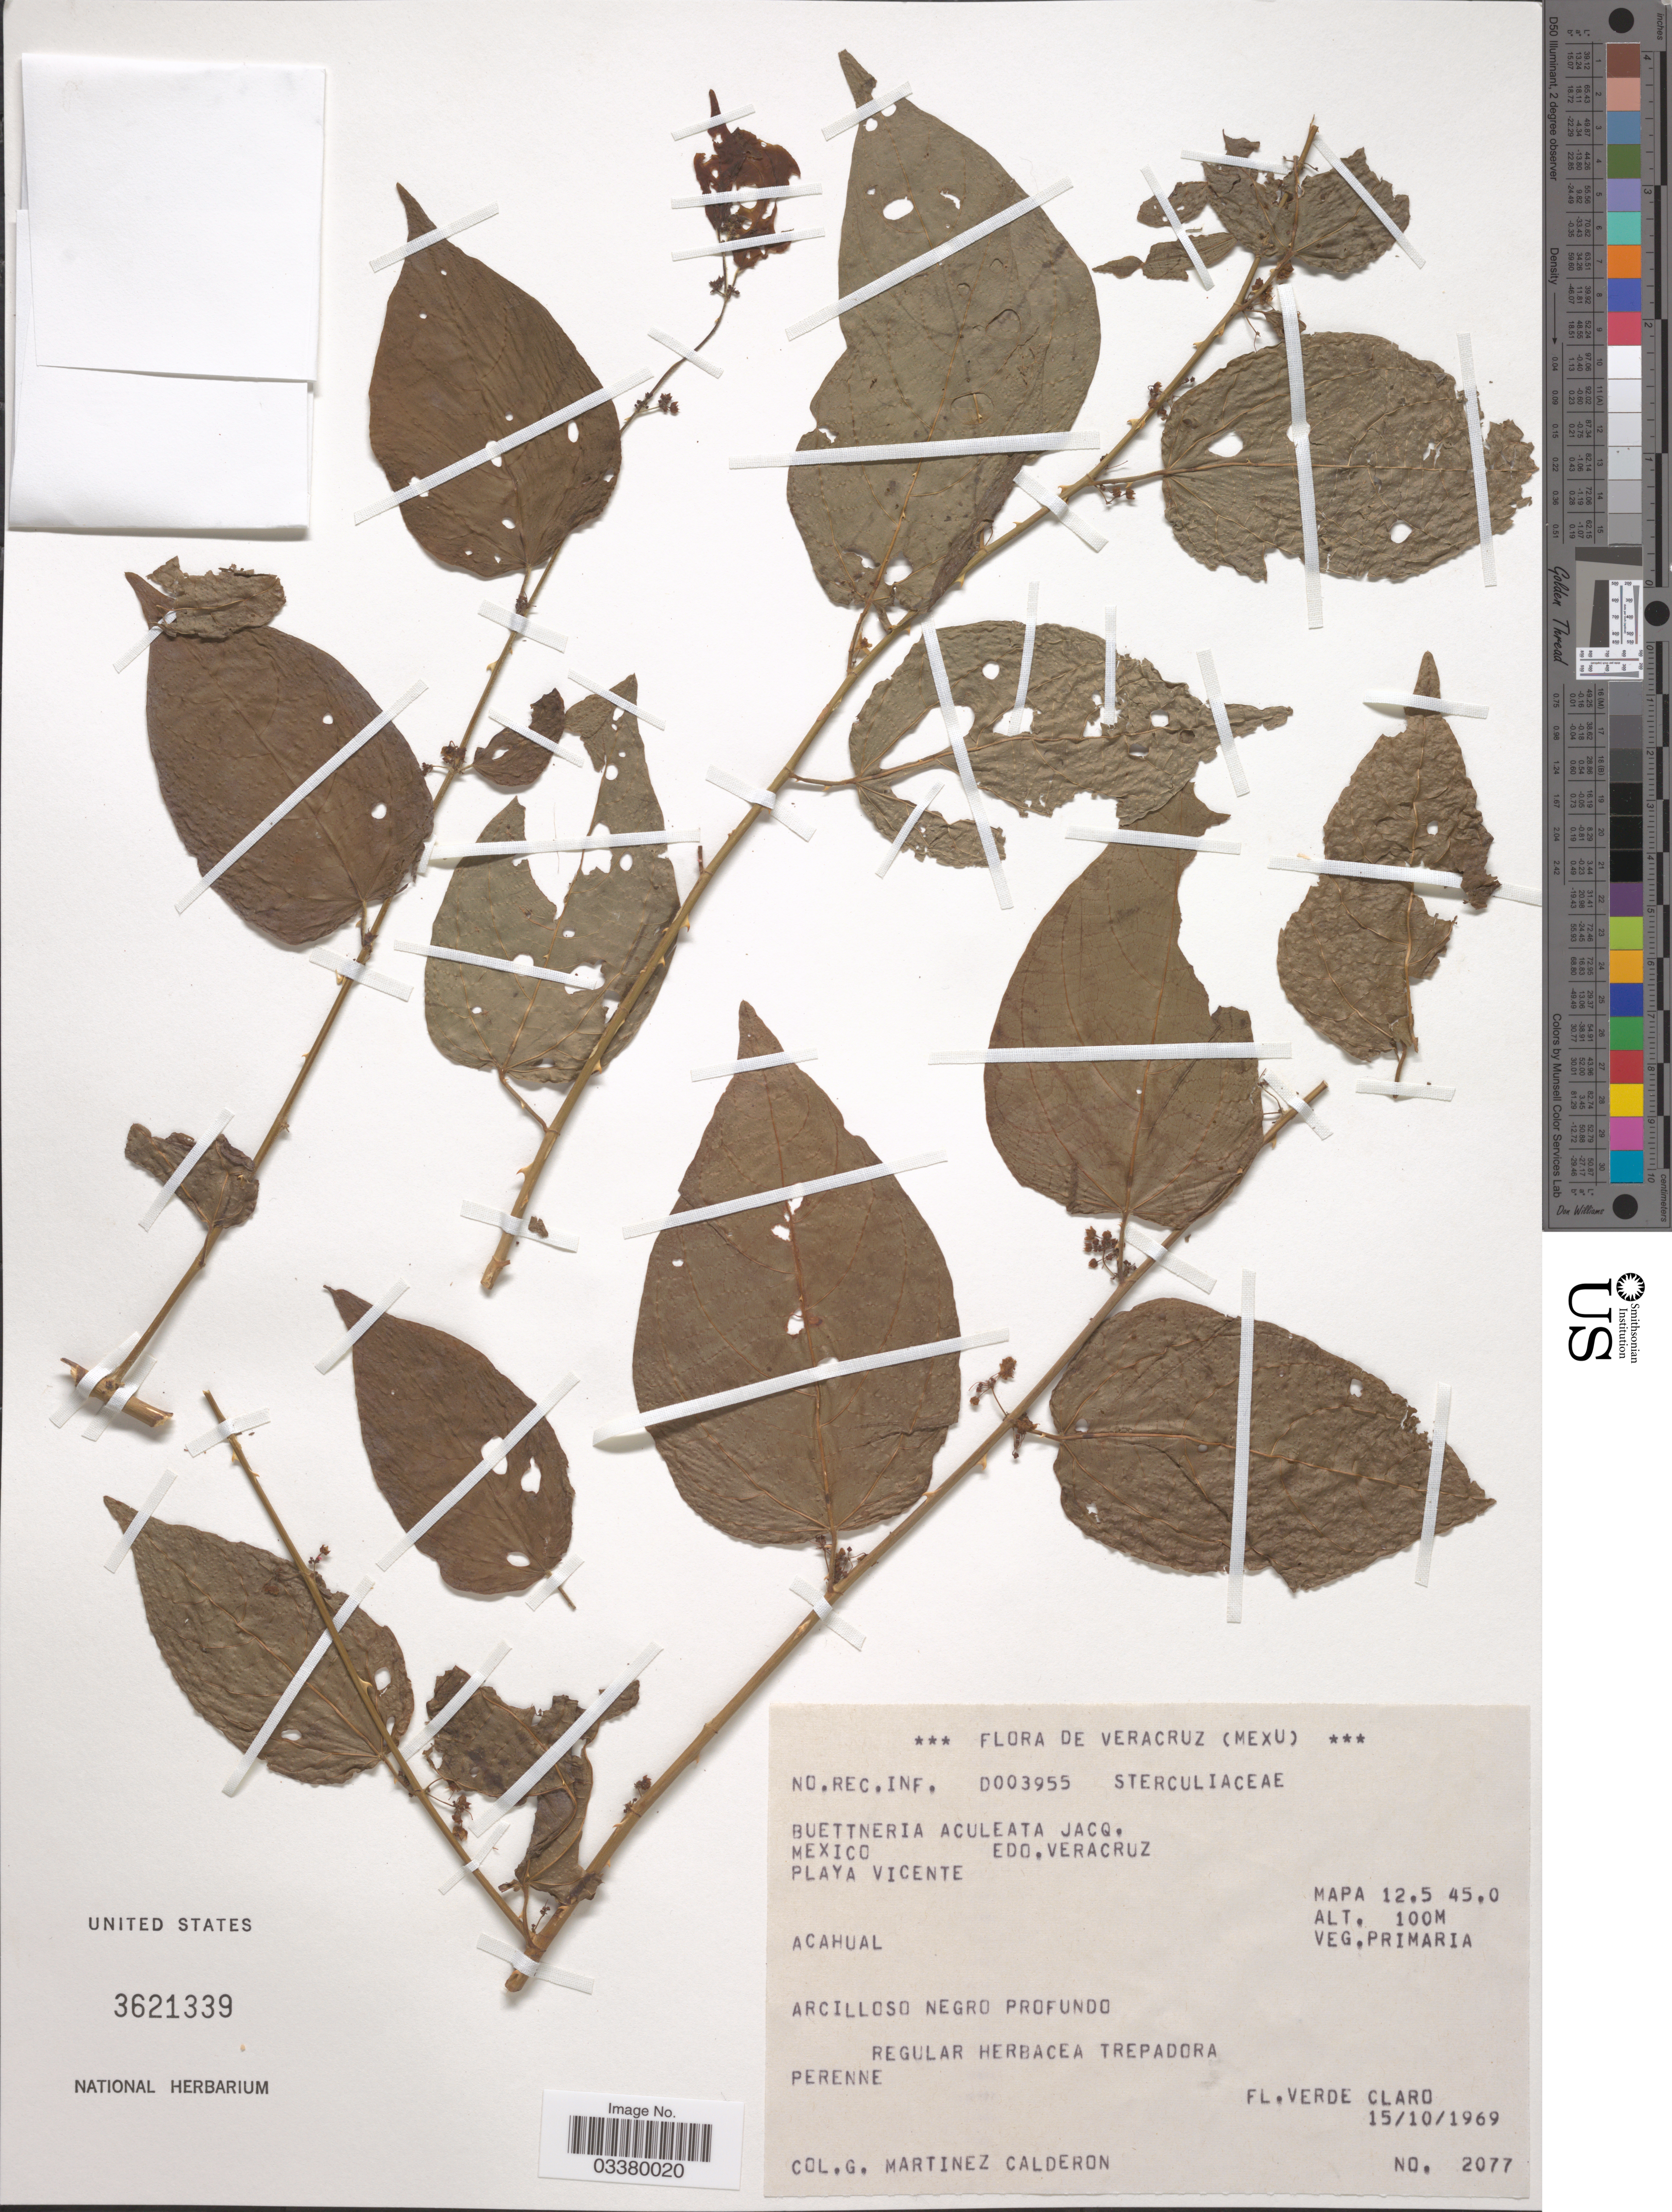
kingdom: Plantae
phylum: Tracheophyta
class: Magnoliopsida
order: Malvales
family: Malvaceae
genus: Byttneria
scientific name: Byttneria aculeata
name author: (Jacq.) Jacq.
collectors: G. Martínez Calderón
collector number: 2077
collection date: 1969-10-15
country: Mexico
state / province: Veracruz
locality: Veracruz. Playa Vicente. Mapa 12.5 45.0.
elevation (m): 100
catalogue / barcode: US 3621339